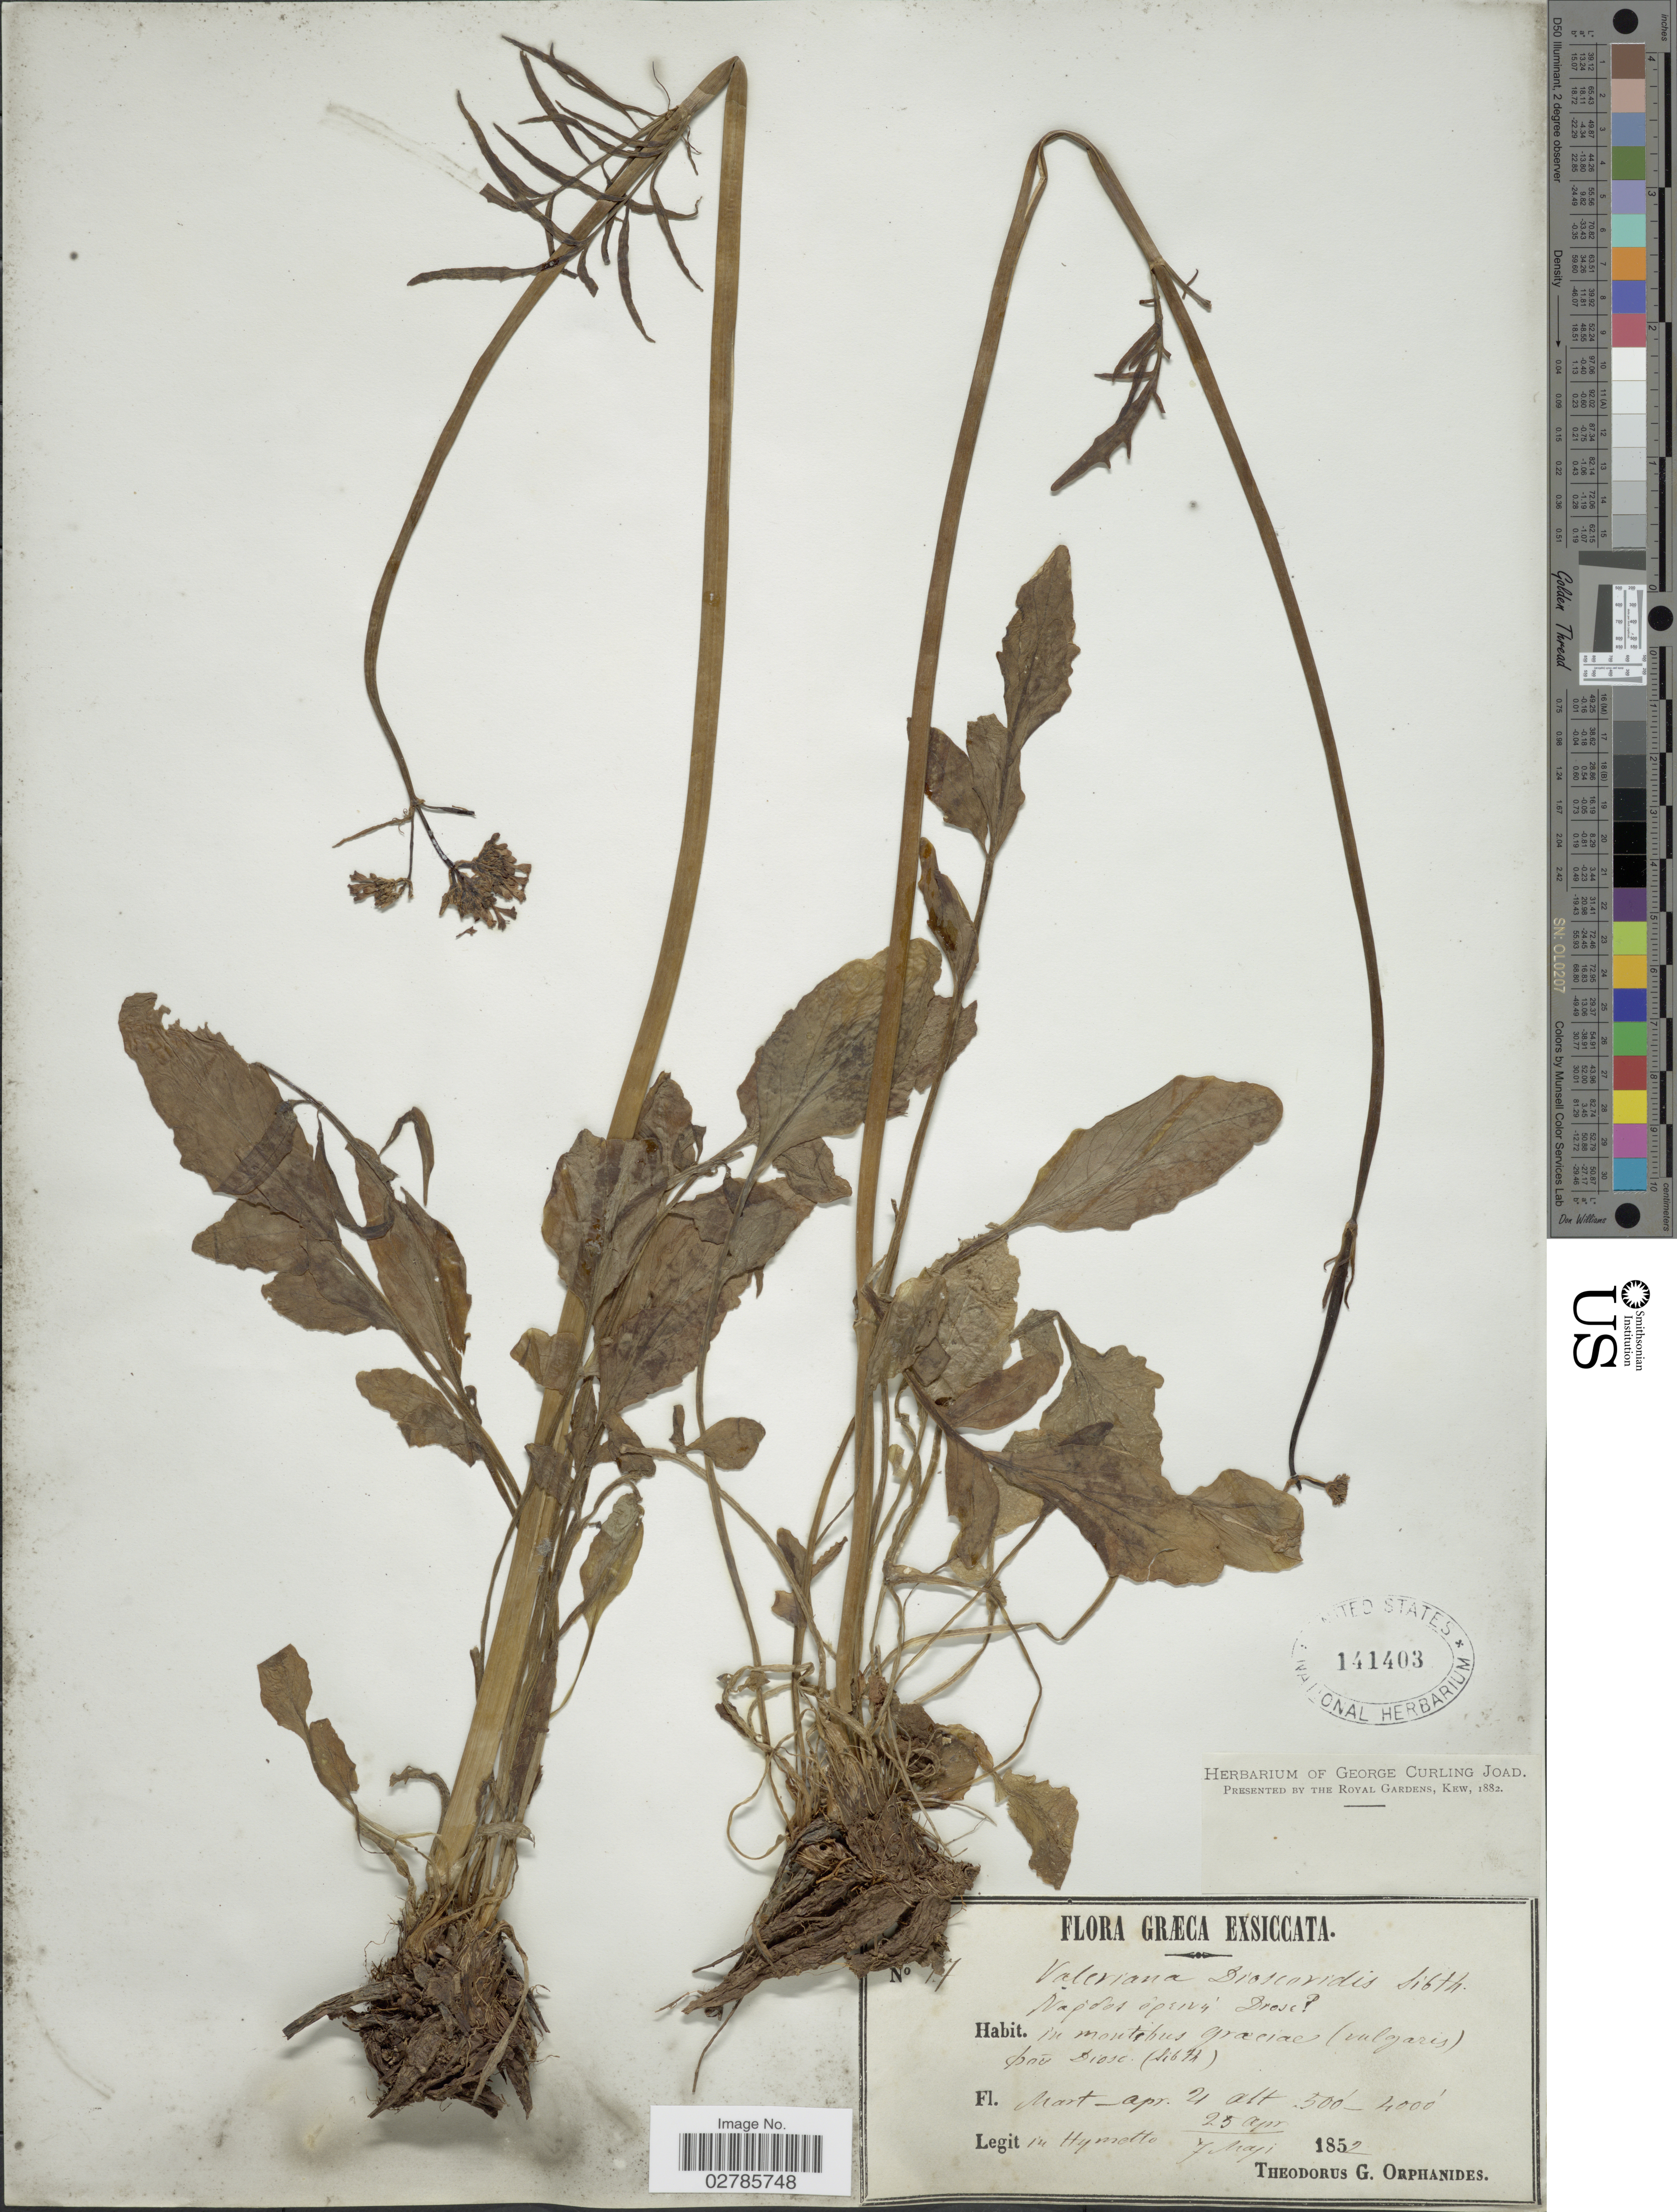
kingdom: Plantae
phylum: Tracheophyta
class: Magnoliopsida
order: Dipsacales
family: Caprifoliaceae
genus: Valeriana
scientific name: Valeriana dioscoridis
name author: Sibth. & Sm.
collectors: T. G. Orphanides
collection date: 1852-04-25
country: Greece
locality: Græca, In montibus graciae (vulgaris) pov Diosc (sibth)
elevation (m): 152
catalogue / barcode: US 141403